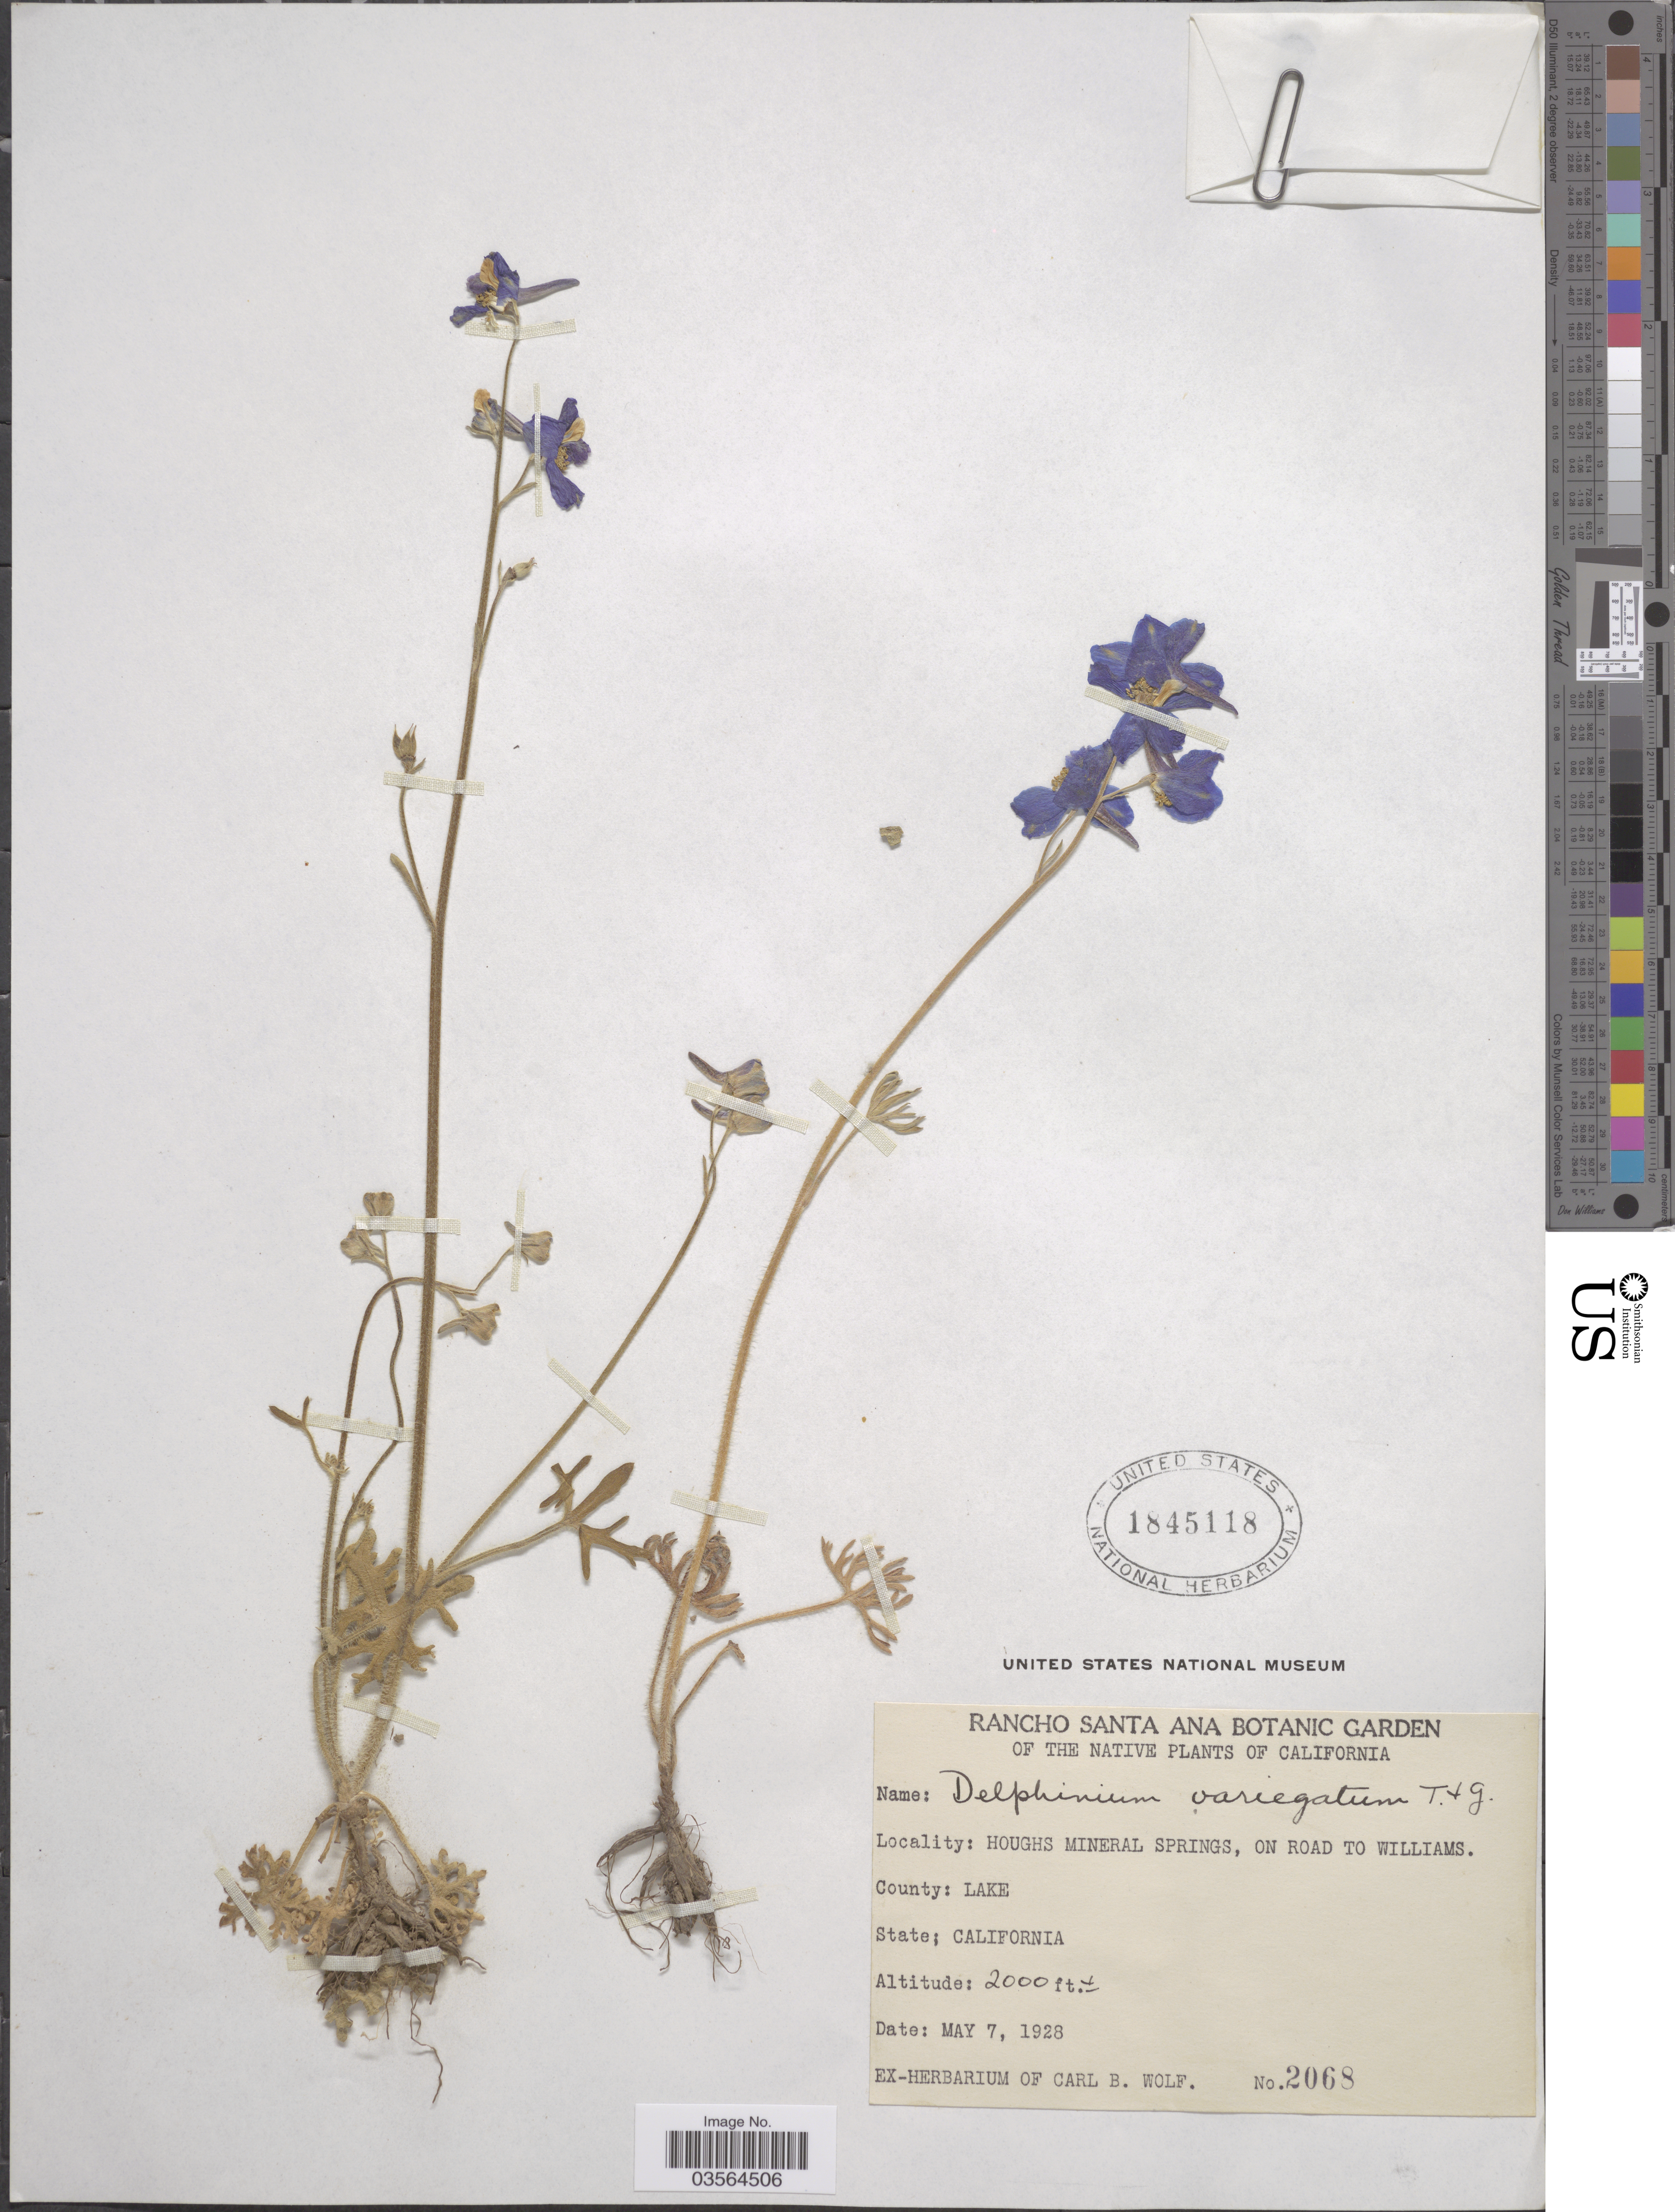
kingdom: Plantae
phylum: Tracheophyta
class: Magnoliopsida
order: Ranunculales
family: Ranunculaceae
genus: Delphinium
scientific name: Delphinium variegatum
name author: Torr. & A. Gray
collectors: ex herb. Carl B. Wolf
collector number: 2068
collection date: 1928-05-07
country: United States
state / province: California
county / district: Lake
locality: Houghs Mineral Springs, on road to Williams. County: Lake.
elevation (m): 610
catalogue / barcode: US 1845118